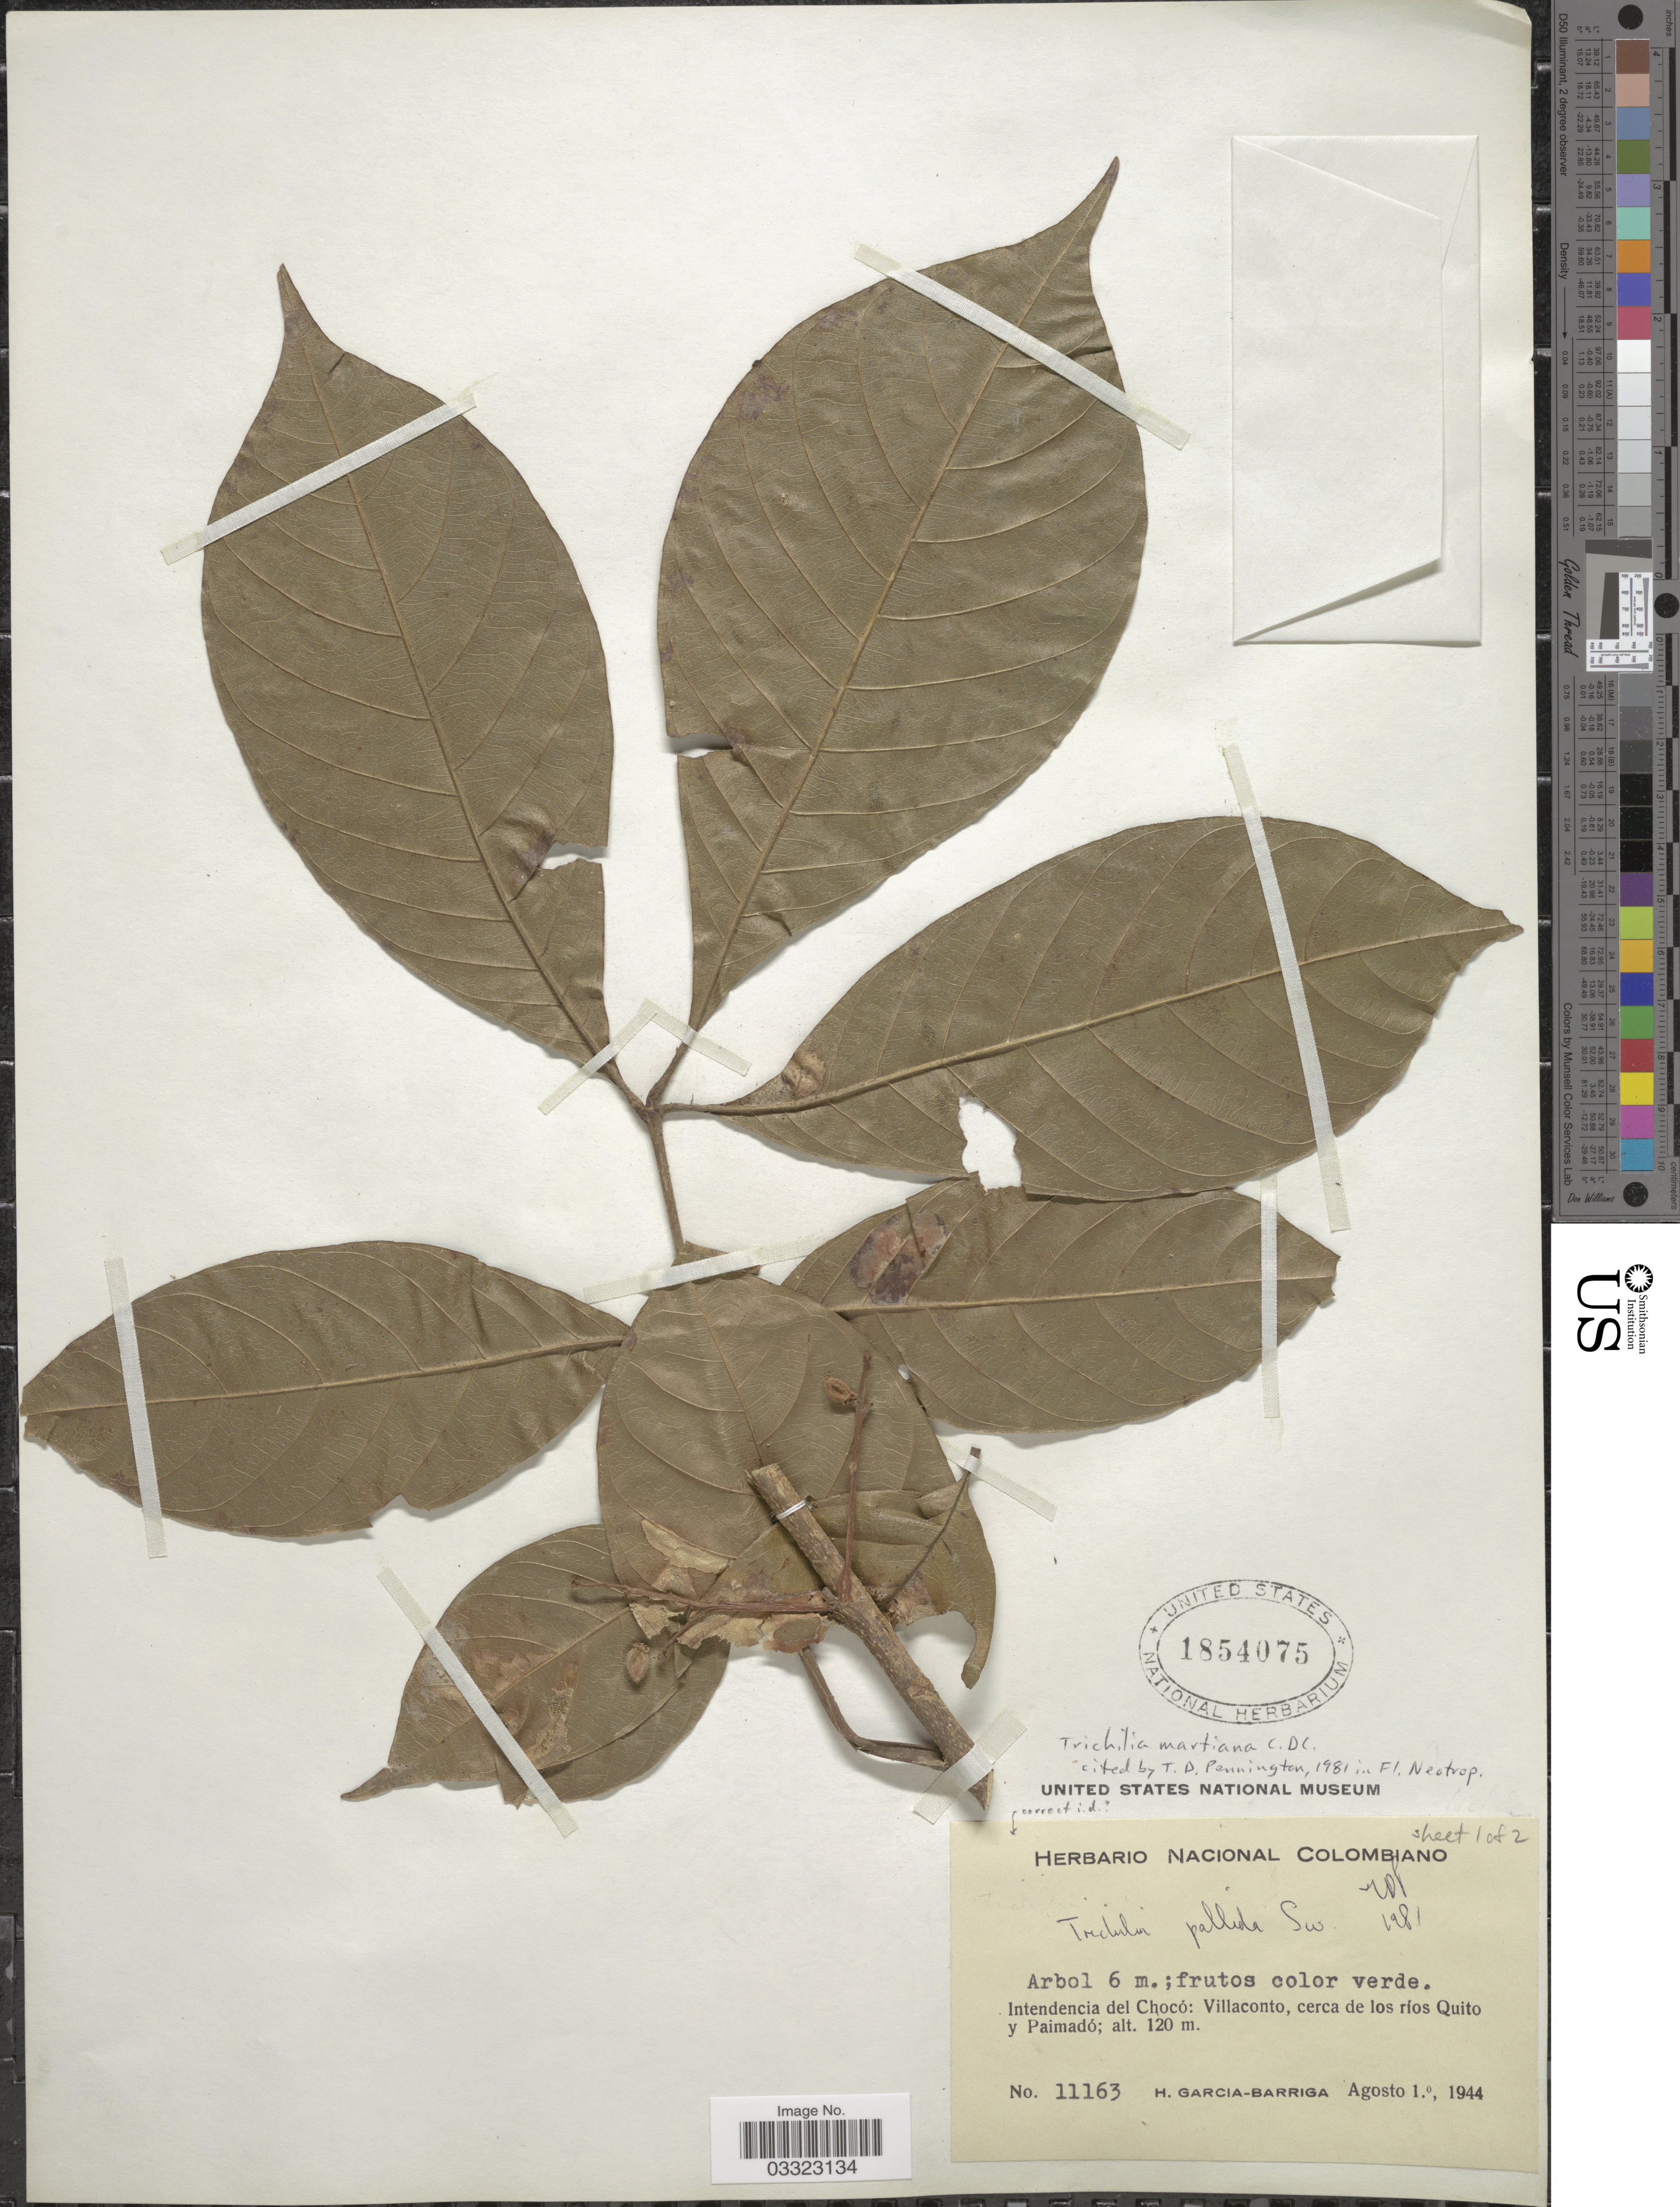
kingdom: Plantae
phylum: Tracheophyta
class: Magnoliopsida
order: Sapindales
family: Meliaceae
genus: Trichilia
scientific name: Trichilia pallida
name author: Sw.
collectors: H. García Barriga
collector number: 11163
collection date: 1944-08-01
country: Colombia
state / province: Chocó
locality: Intendencia del Chocó: Villaconto, cerca de los ríos Quito y Paimadó.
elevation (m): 120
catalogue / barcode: US 1854075